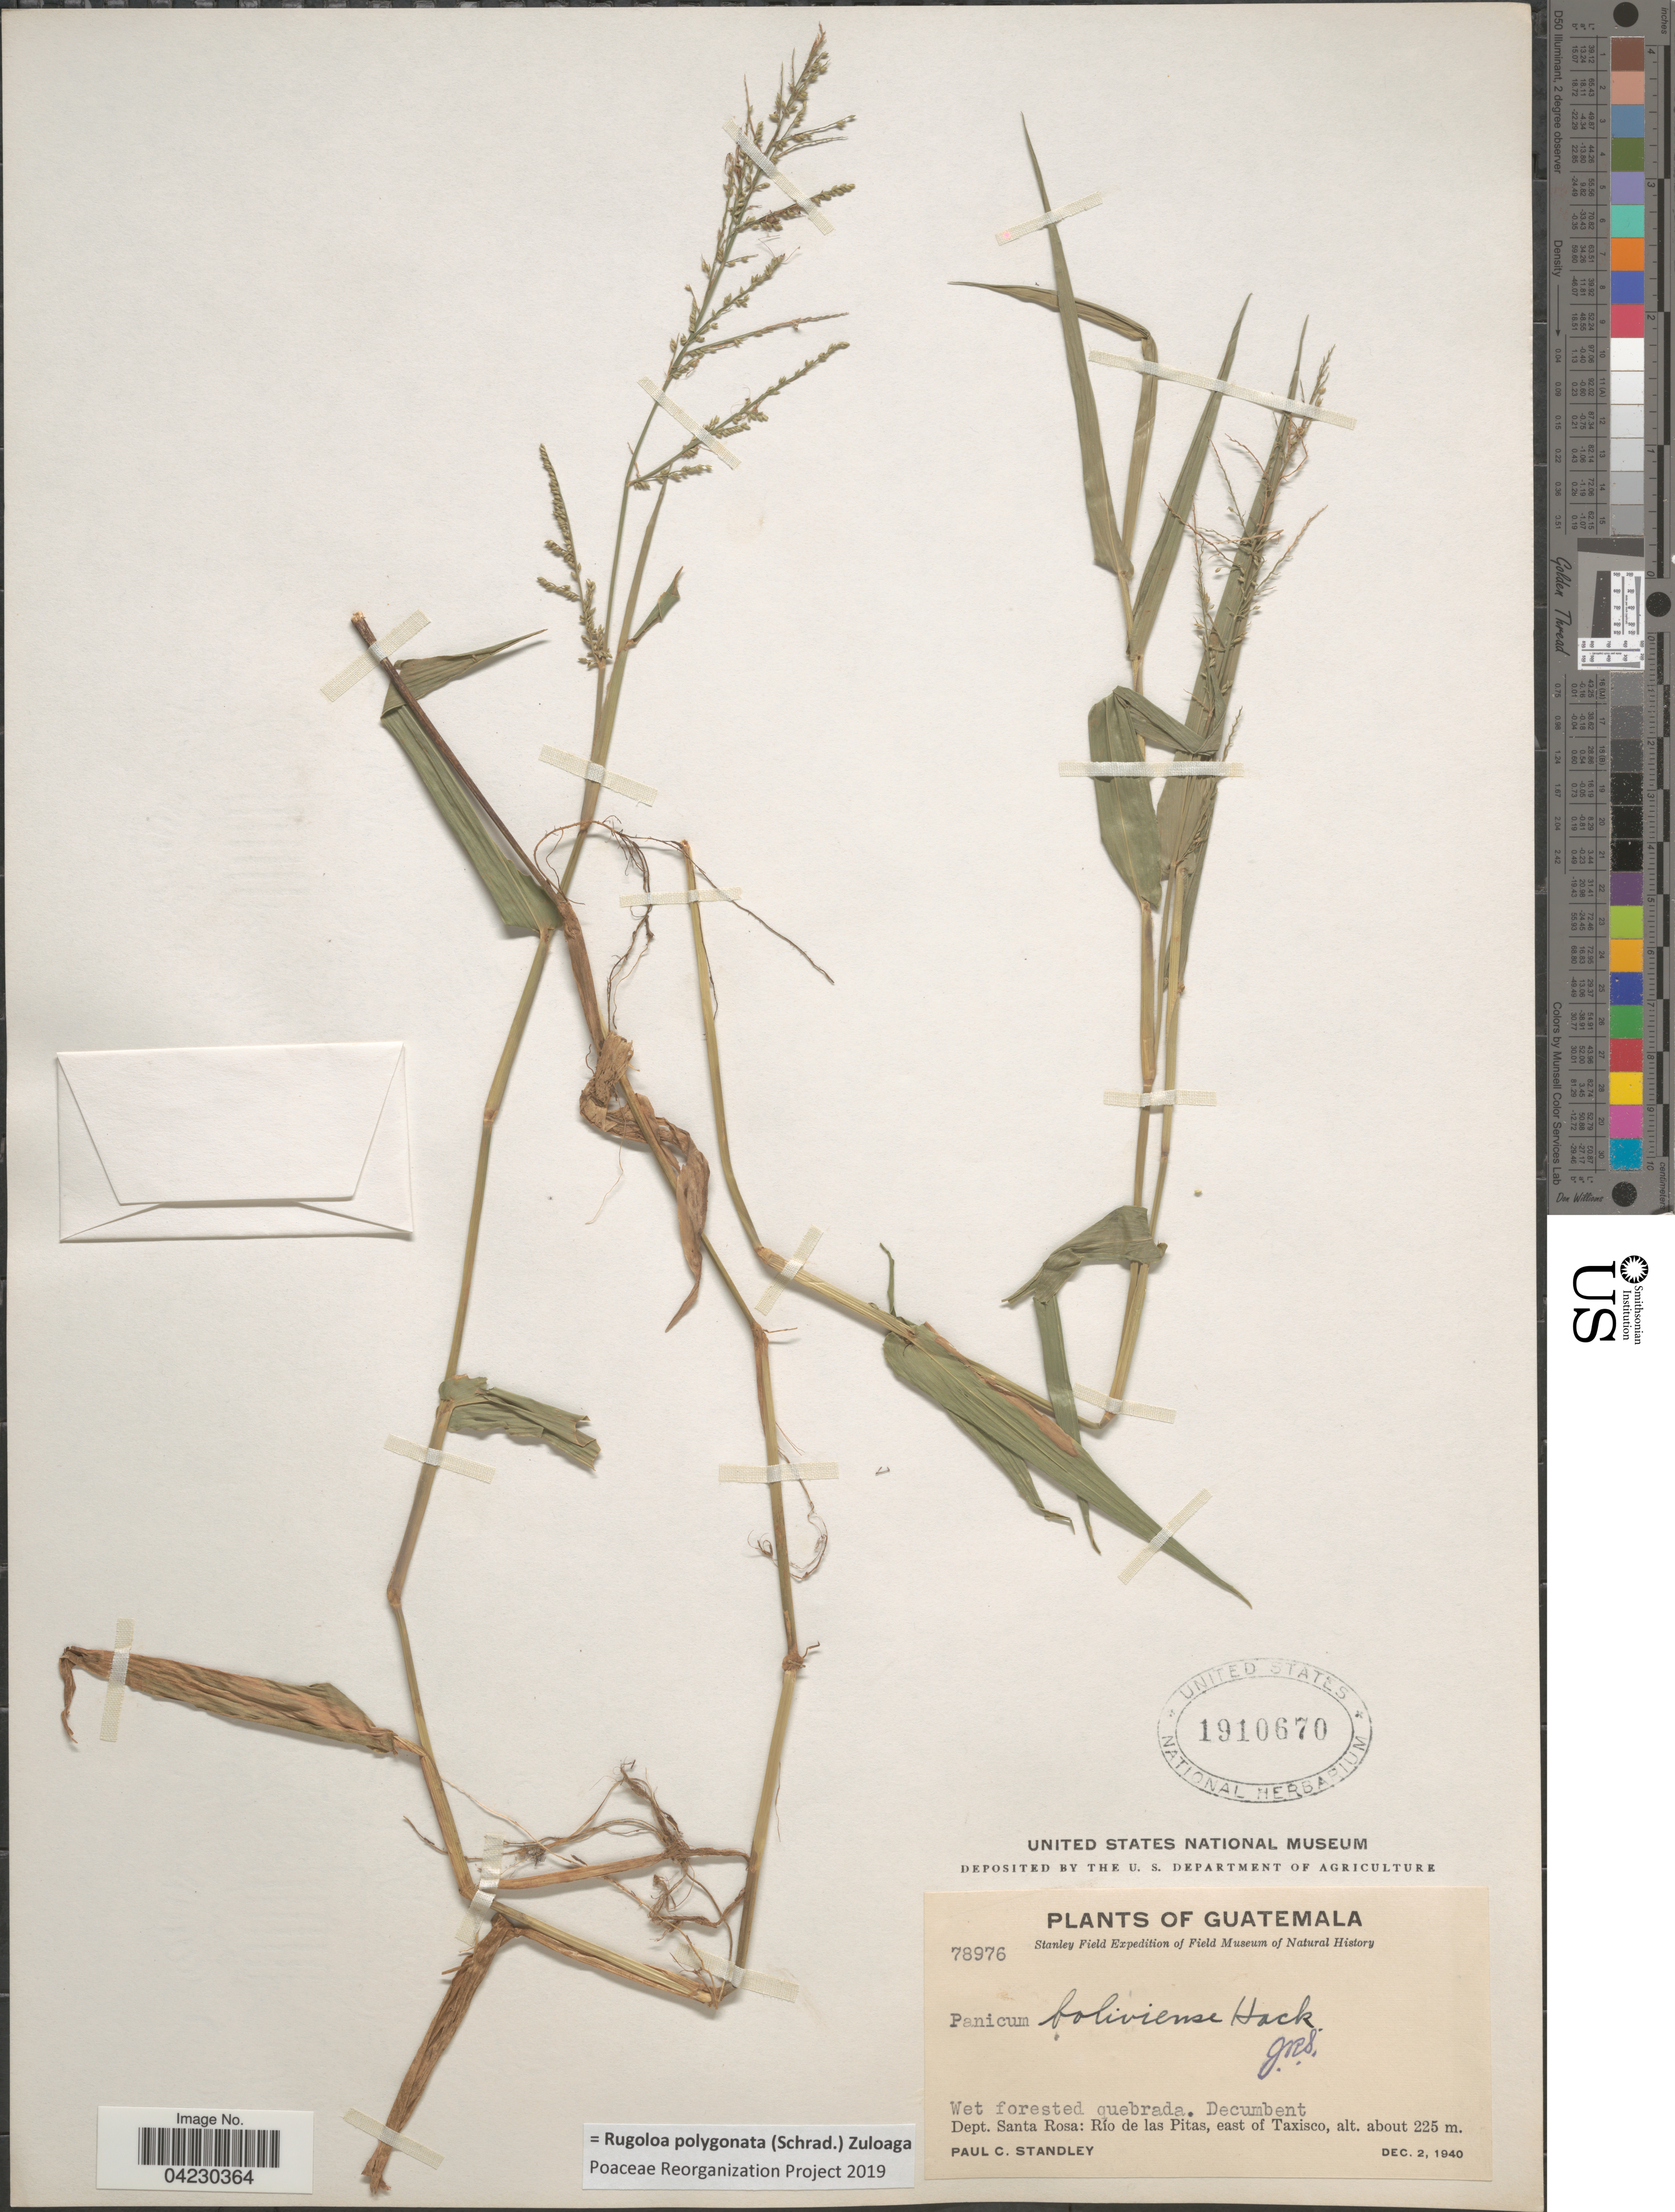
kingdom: Plantae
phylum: Tracheophyta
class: Liliopsida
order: Poales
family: Poaceae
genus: Rugoloa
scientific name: Rugoloa polygonata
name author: (Schrad.) Zuloaga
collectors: P. C. Standley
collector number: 78976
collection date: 1940-12-02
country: Guatemala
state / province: Santa Rosa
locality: Stanley Field Expedition of Field Museum of Natural History. Dept. Santa Rosa: Río de las Pitas, east of Taxisco.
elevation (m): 225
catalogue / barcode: US 1910670